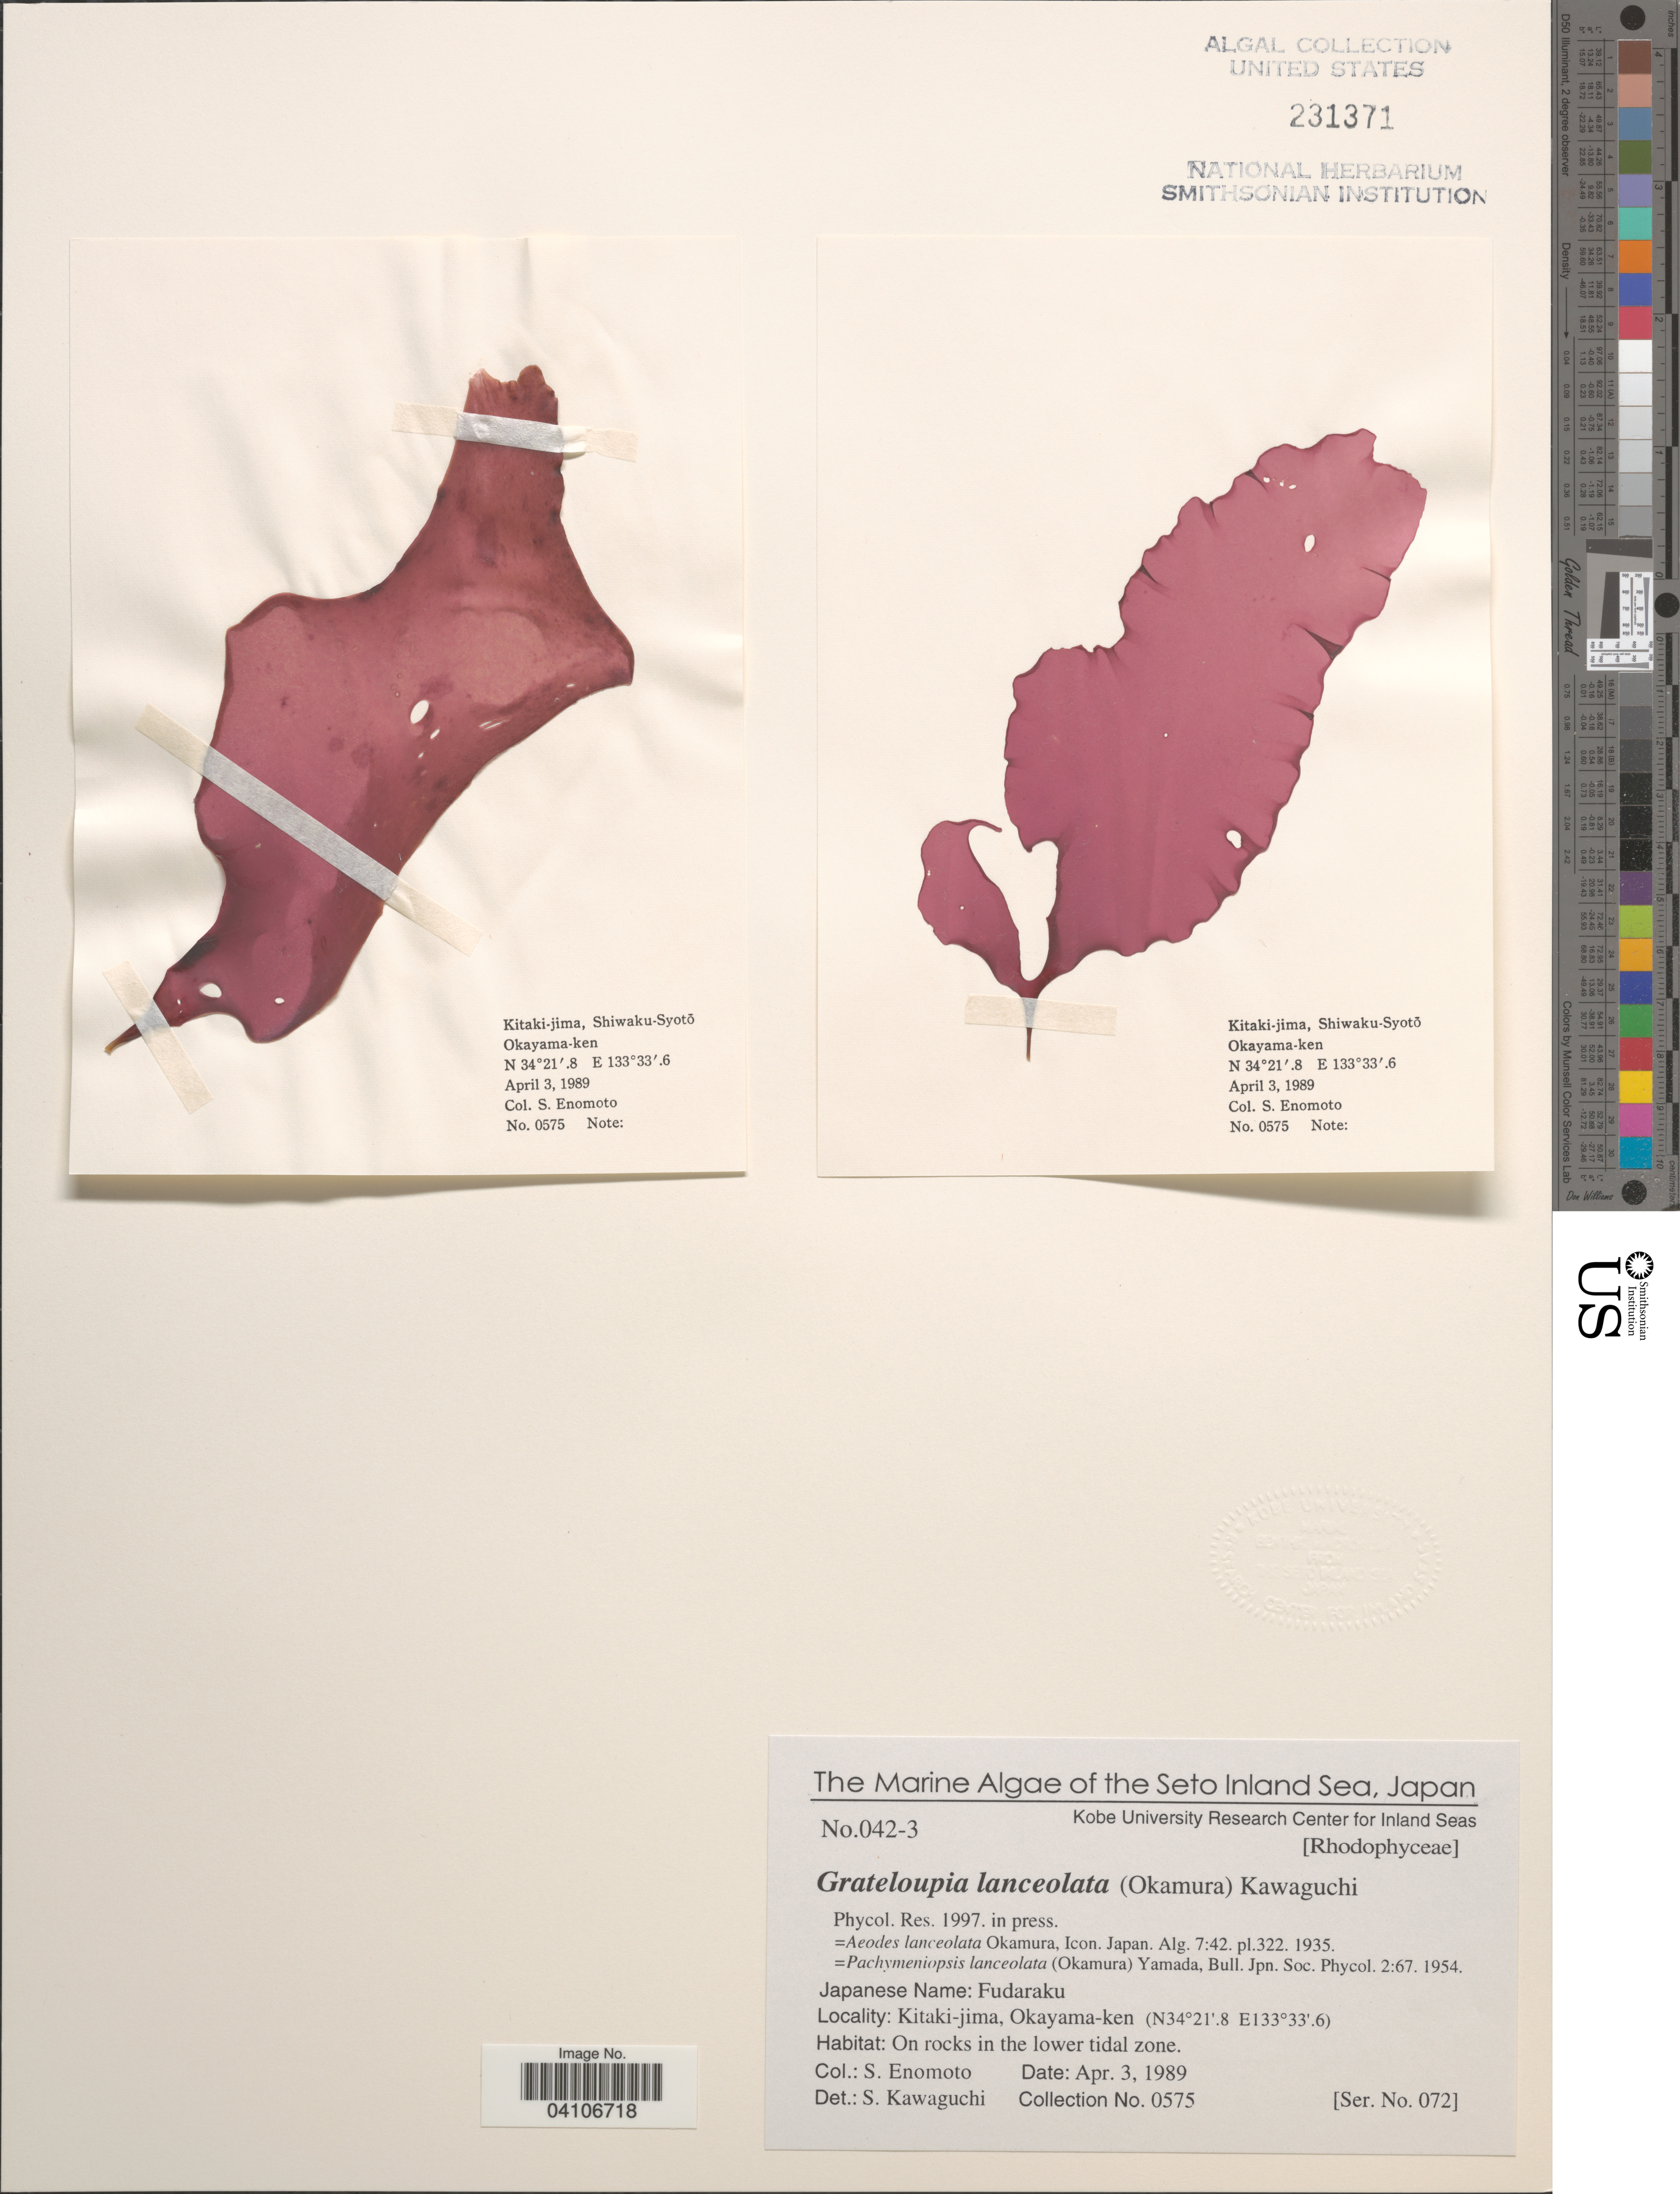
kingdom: Plantae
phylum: Rhodophyta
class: Florideophyceae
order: Halymeniales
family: Halymeniaceae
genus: Grateloupia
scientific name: Grateloupia lanceolata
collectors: S. Enomoto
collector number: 0575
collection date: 1989-04-03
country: Japan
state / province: Okayama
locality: The Seto Inland Sea. Kitaki-jima, Okayama-ken.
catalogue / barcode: US 231371